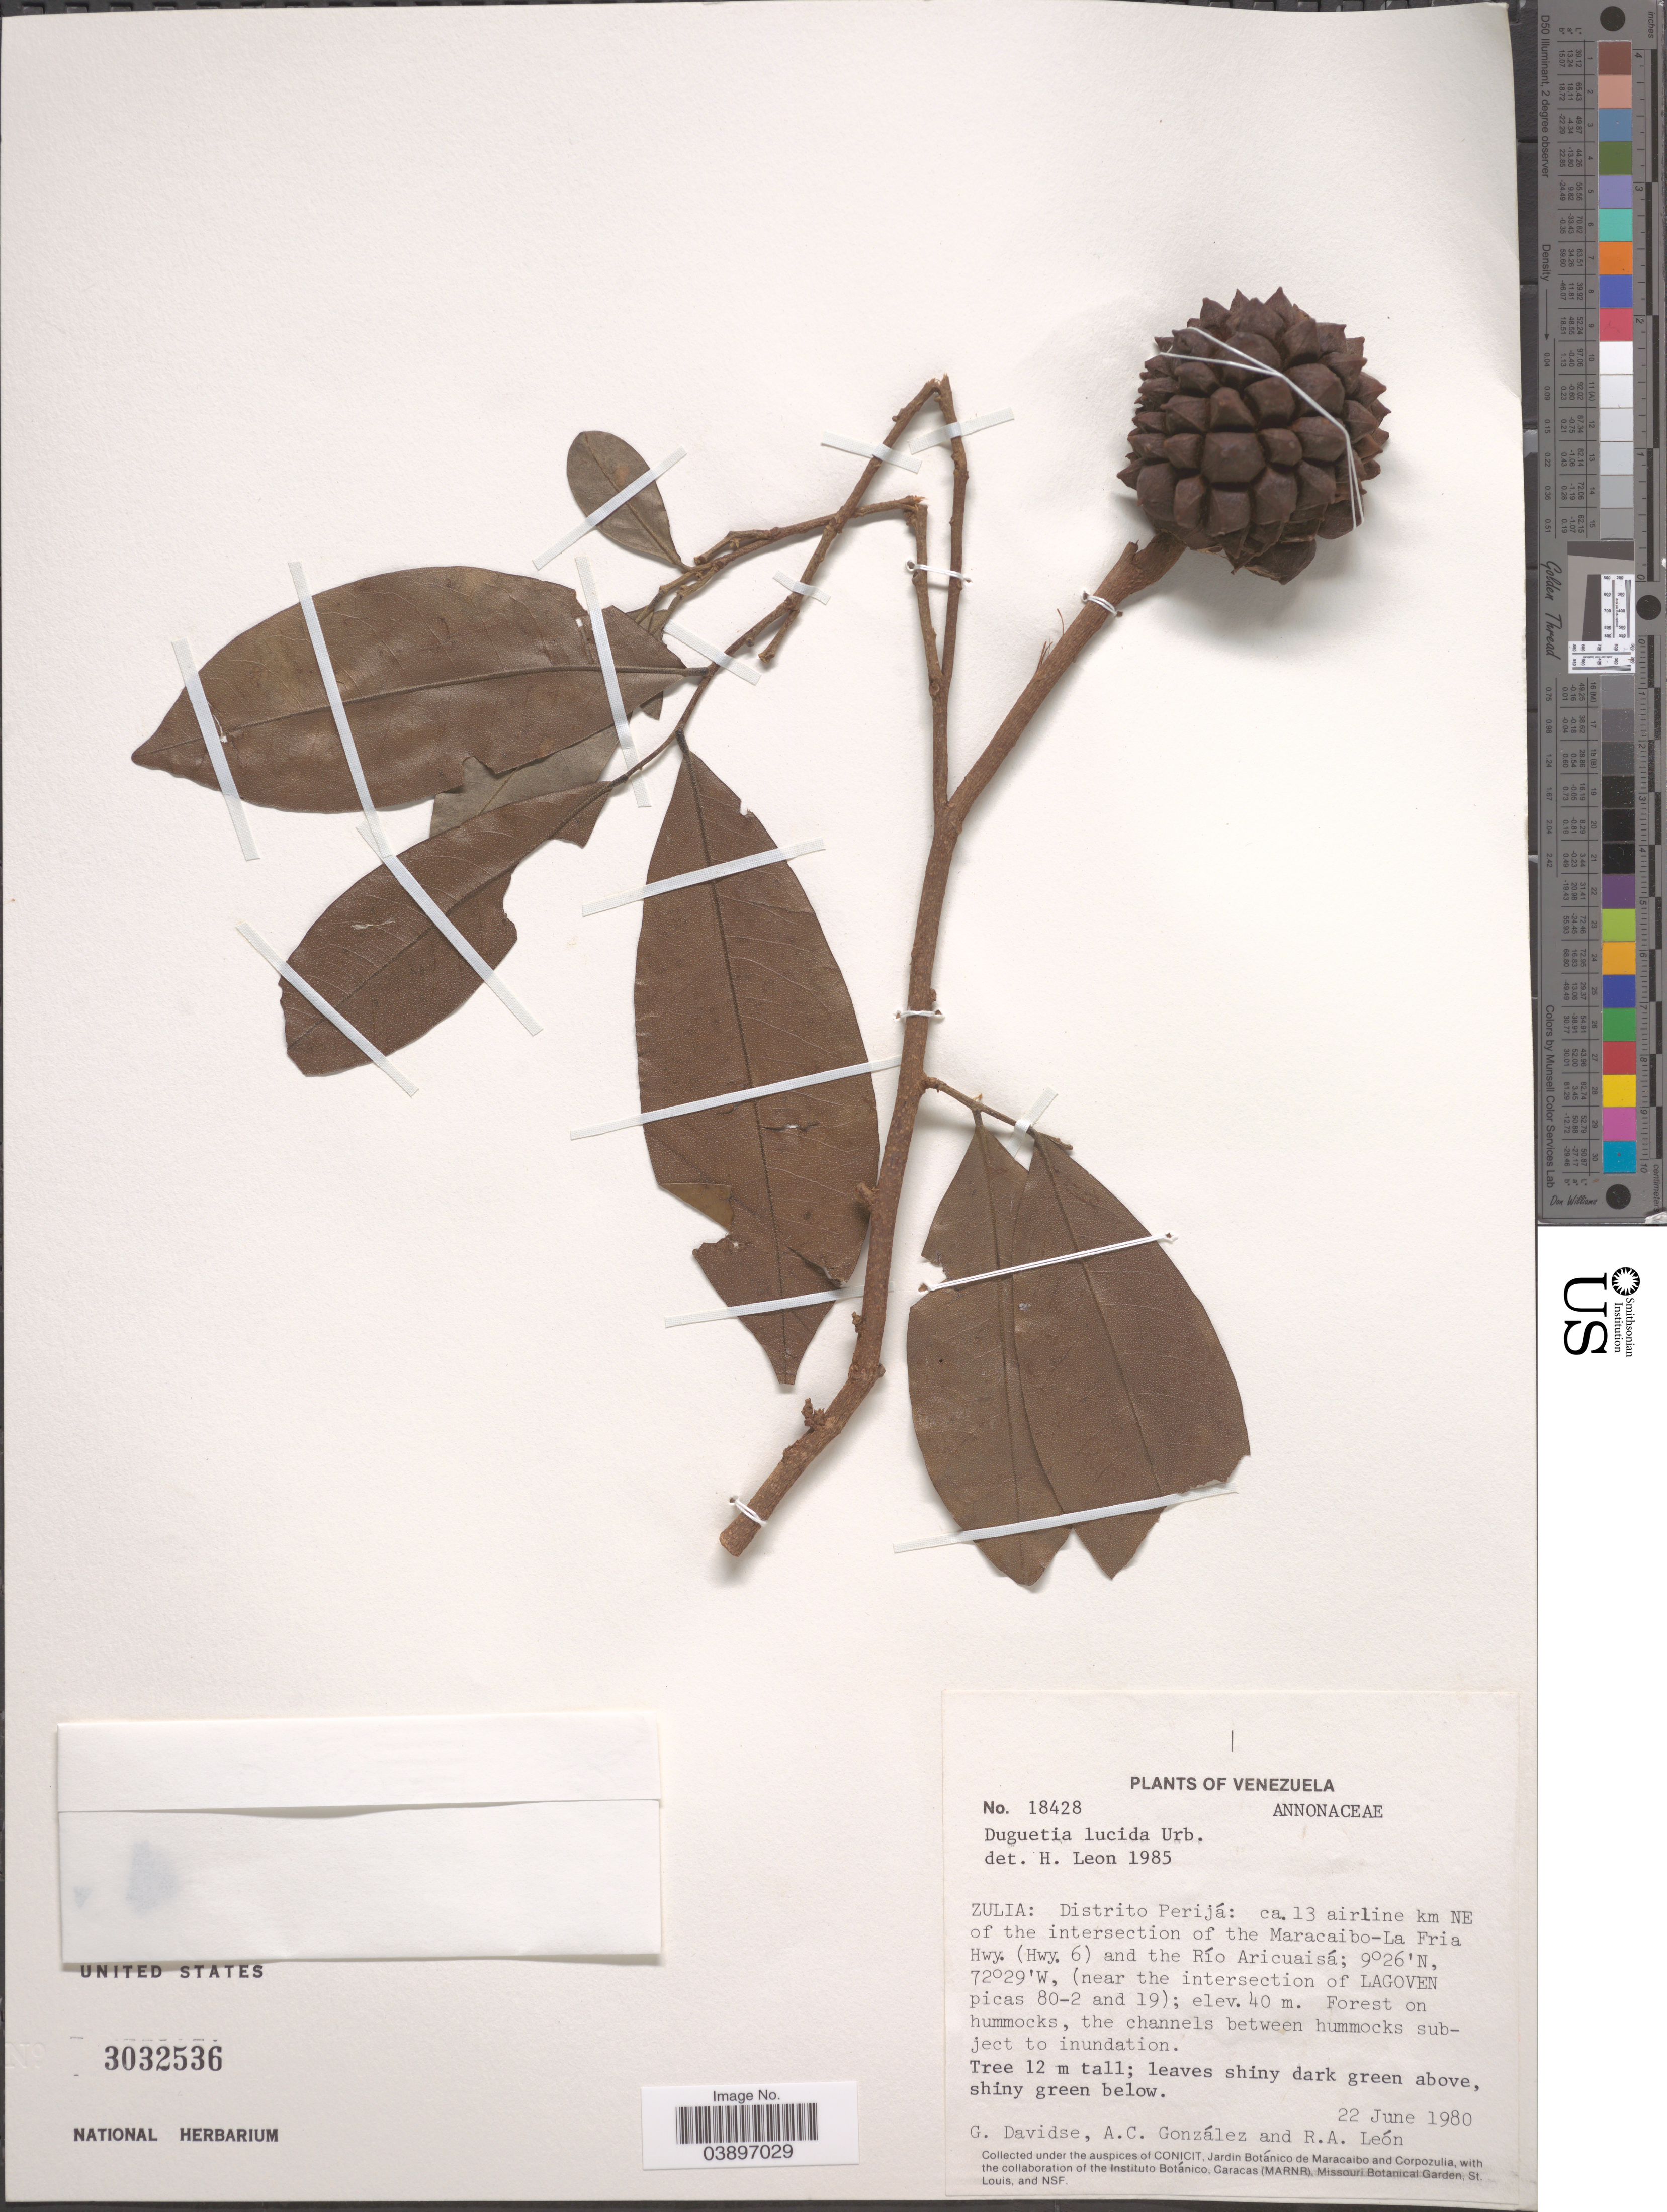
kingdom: Plantae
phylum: Tracheophyta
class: Magnoliopsida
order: Magnoliales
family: Annonaceae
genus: Duguetia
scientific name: Duguetia lucida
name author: Urb.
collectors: G. Davidse, A. C. González & R. A. León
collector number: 18428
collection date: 1980-06-22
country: Venezuela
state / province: Zulia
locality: Distrito Perijá: ca. 13 airline km NE of the intersection of the Maracaibo-La Fria Hwy. (Hwy. 6) and the Río Aricuaisá; (near the intersection of Lagoven picas 80-2 and 19). Forest on hummocks, the channels between hummocks subject to inundation.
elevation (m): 40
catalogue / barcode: US 3032536